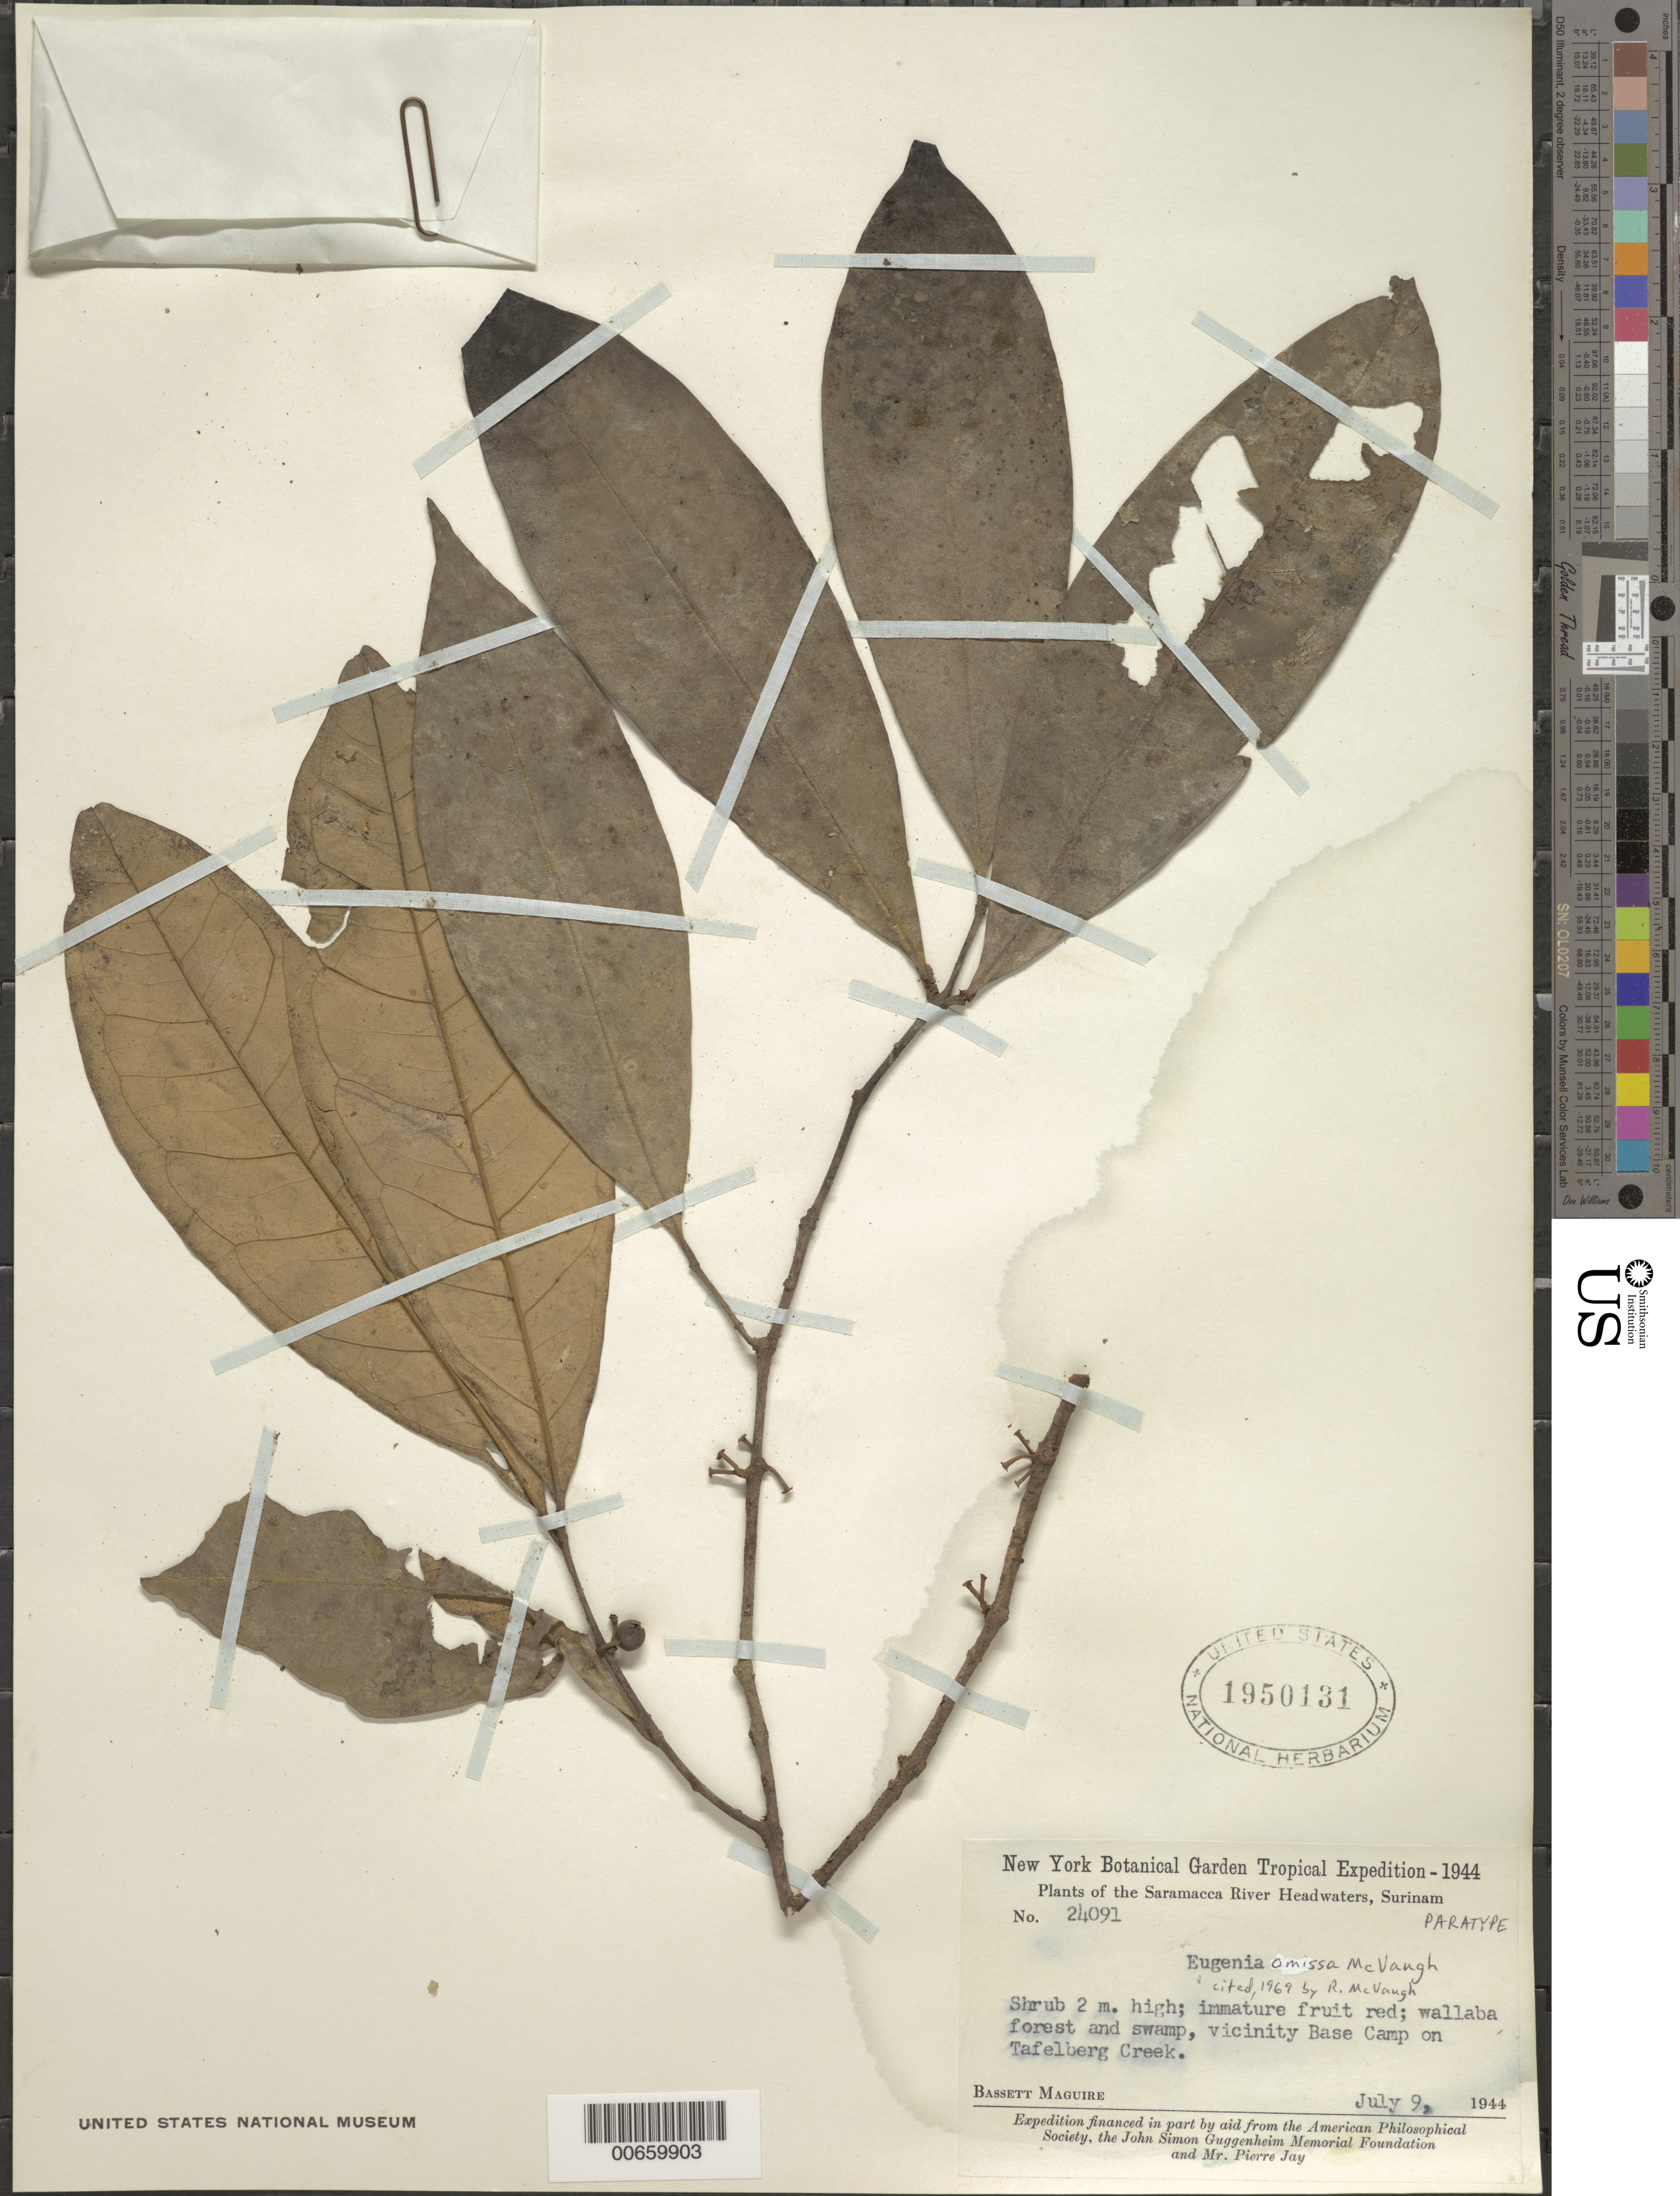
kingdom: Plantae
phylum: Tracheophyta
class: Magnoliopsida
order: Myrtales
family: Myrtaceae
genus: Eugenia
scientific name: Eugenia omissa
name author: McVaugh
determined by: McVaugh, R.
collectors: B. Maguire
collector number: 24091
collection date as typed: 9-Jul-44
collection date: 1944-07-09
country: Suriname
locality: Saramacca River, Tafelberg Creek, vicinity of Base Camp 1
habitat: Wallaba forest and swamp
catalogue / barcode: US 1950131